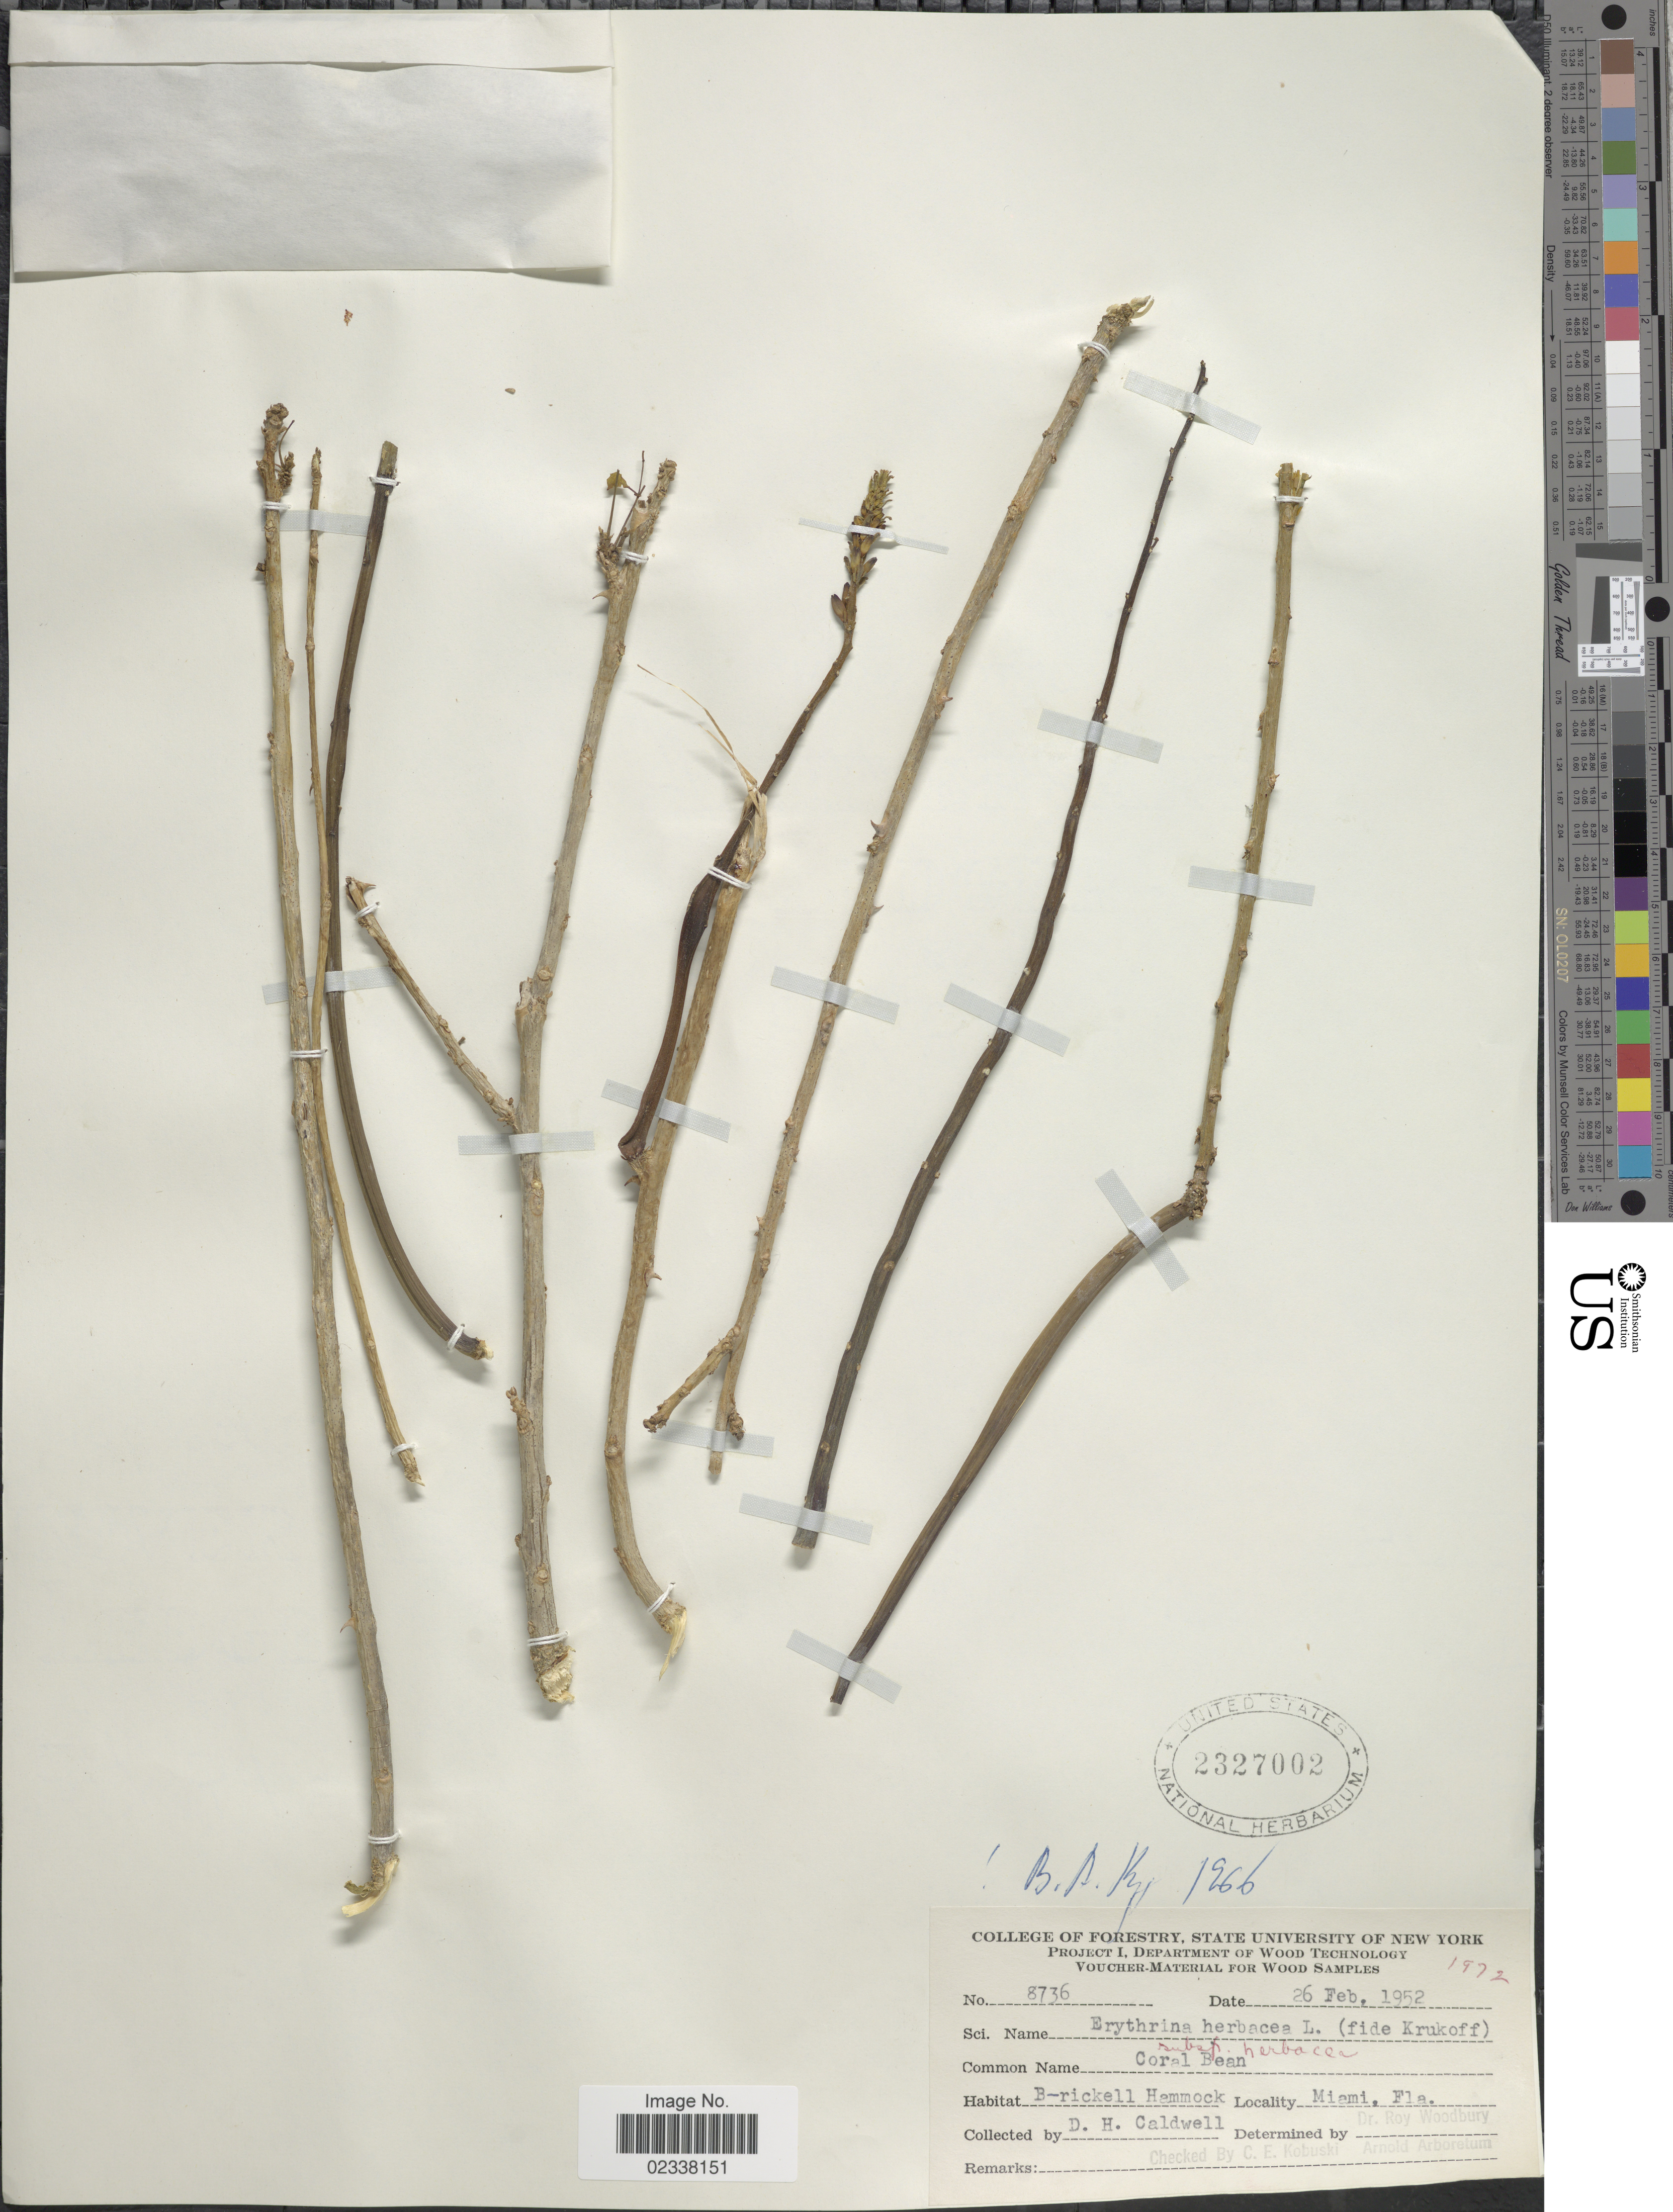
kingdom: Plantae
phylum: Tracheophyta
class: Magnoliopsida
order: Fabales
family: Fabaceae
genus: Erythrina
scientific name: Erythrina herbacea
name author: L.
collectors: D. H. Caldwell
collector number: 8736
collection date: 1952-02-26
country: United States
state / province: Florida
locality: B-rickell Hammock. Miami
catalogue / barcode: US 2327002